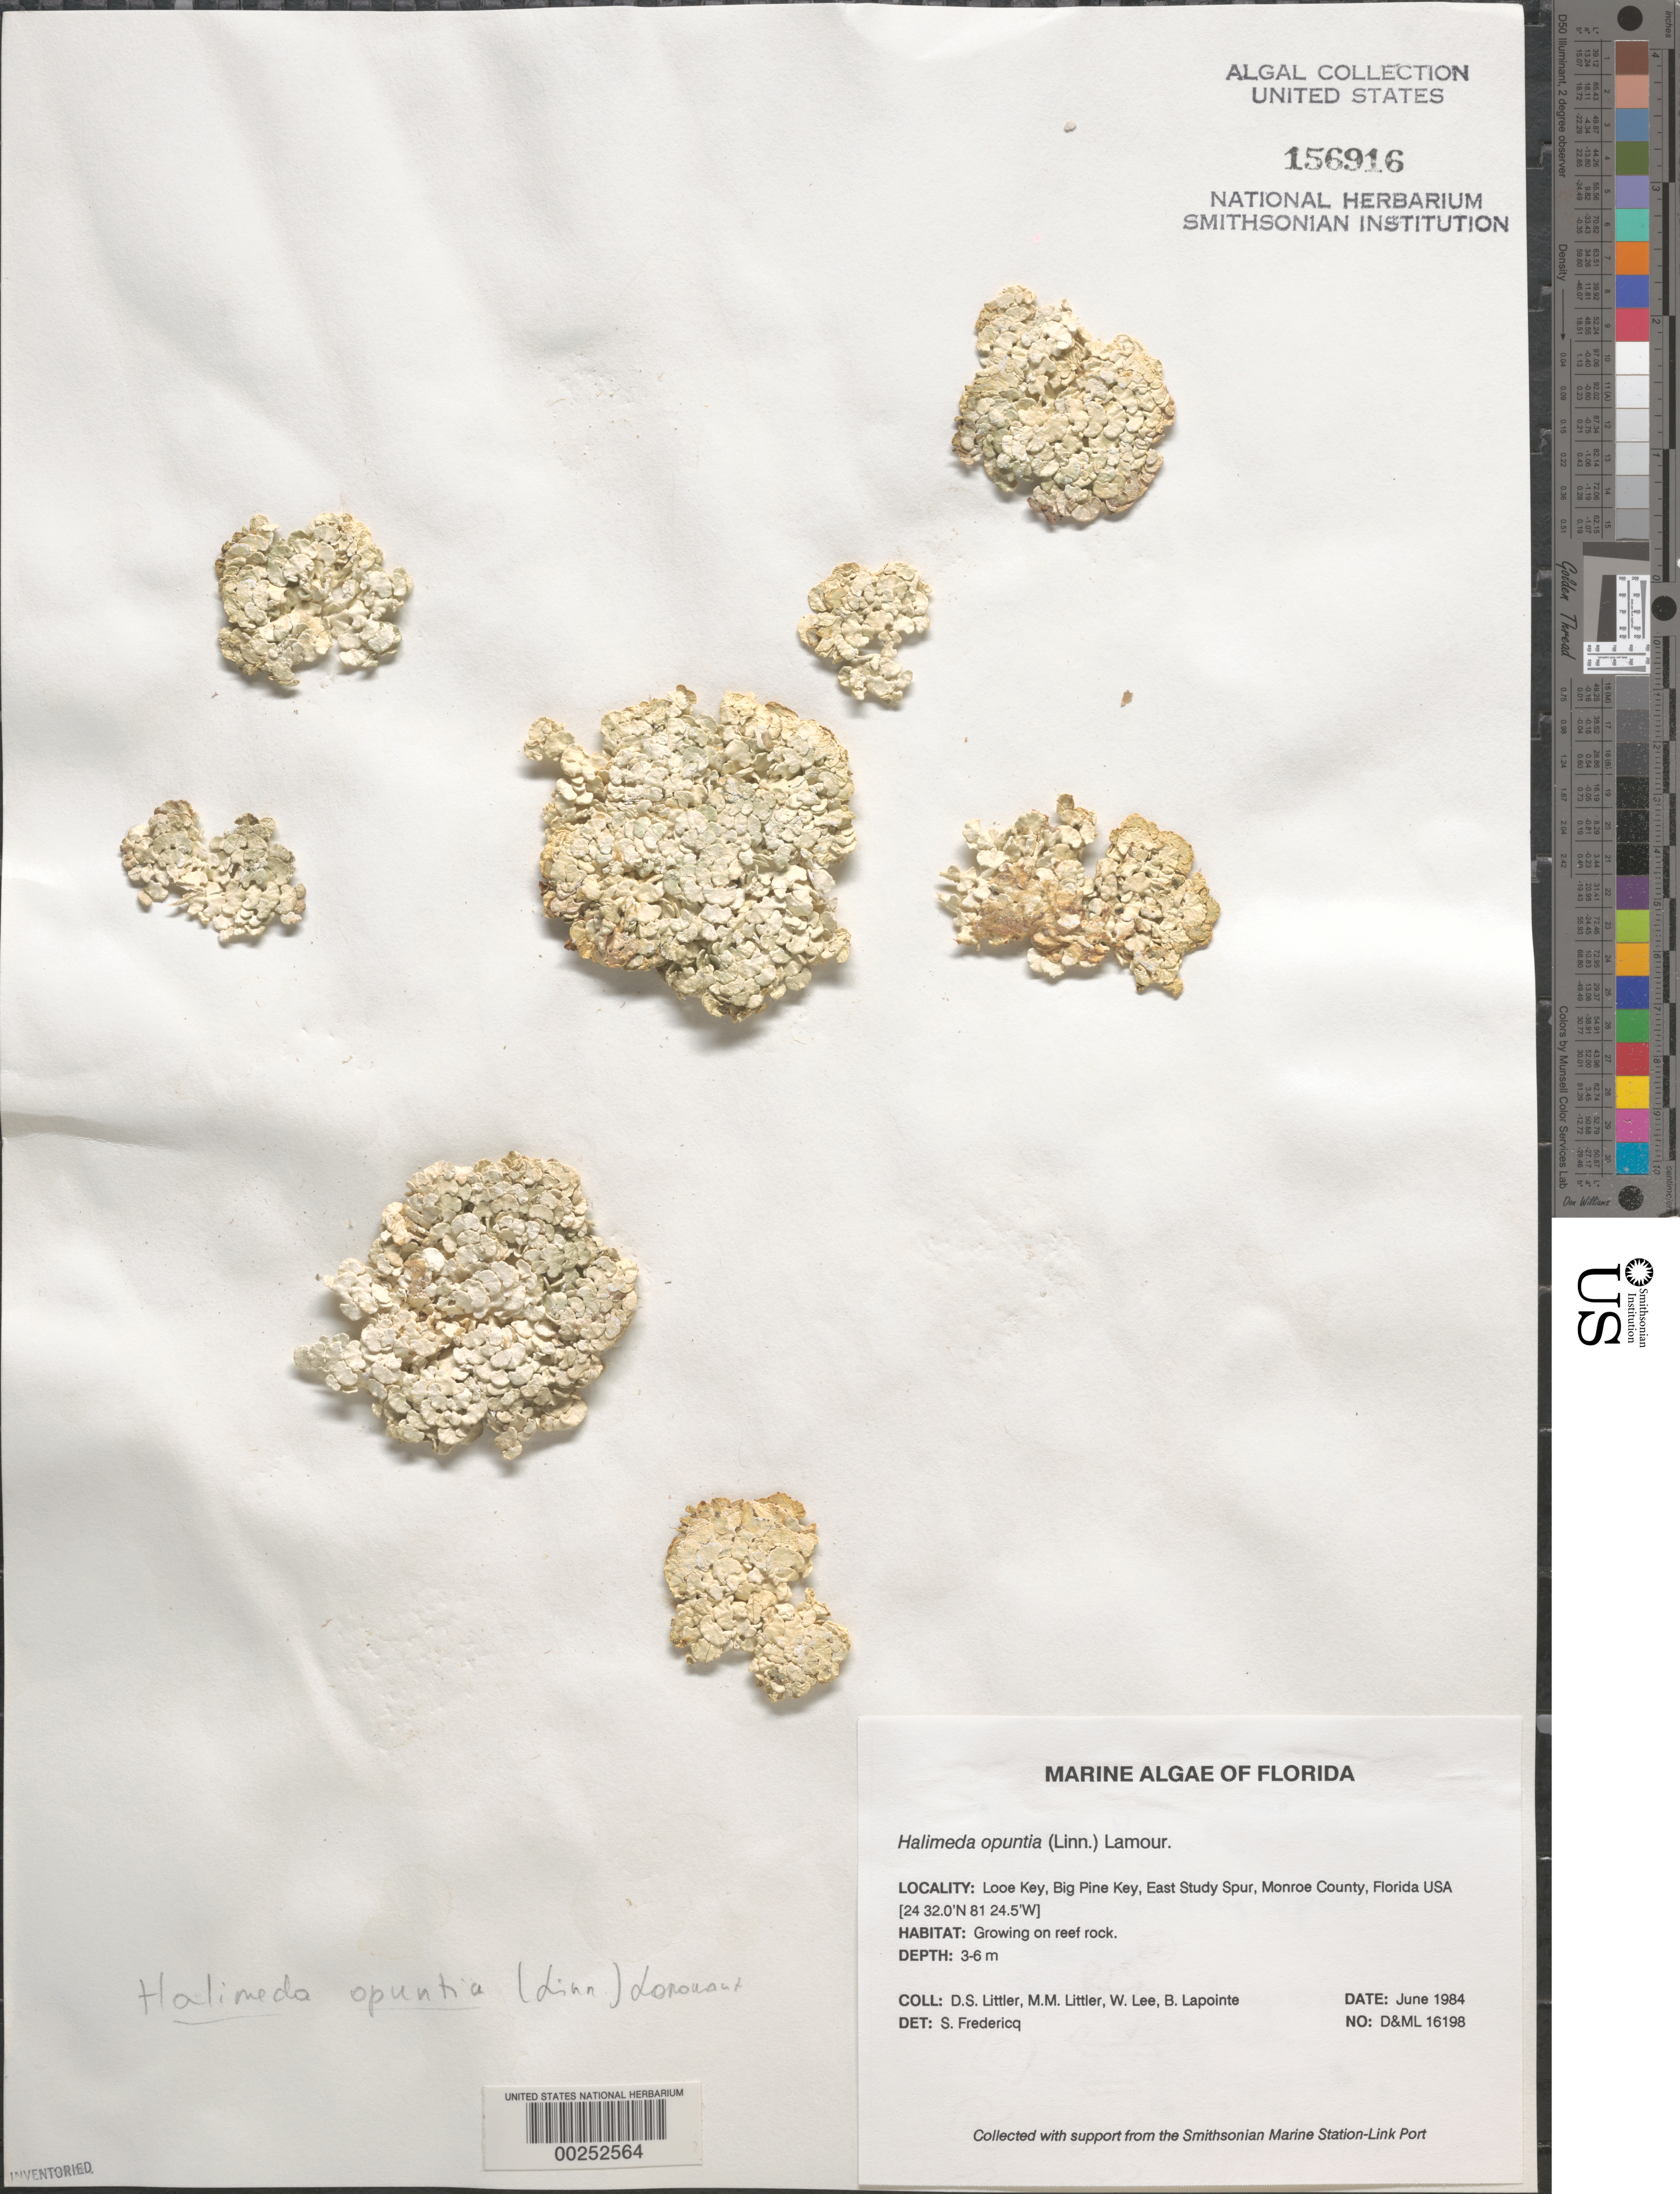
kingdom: Plantae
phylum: Chlorophyta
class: Ulvophyceae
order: Bryopsidales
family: Halimedaceae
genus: Halimeda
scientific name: Halimeda opuntia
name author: (L.) J.V.Lamouroux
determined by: Fredericq, S.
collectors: M. M. Littler, D. S. Littler, W. Lee & B. Lapointe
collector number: D&ML 16198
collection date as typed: Jun 1984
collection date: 1984-06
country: United States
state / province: Florida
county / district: Monroe County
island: Looe Key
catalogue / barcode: US 156916